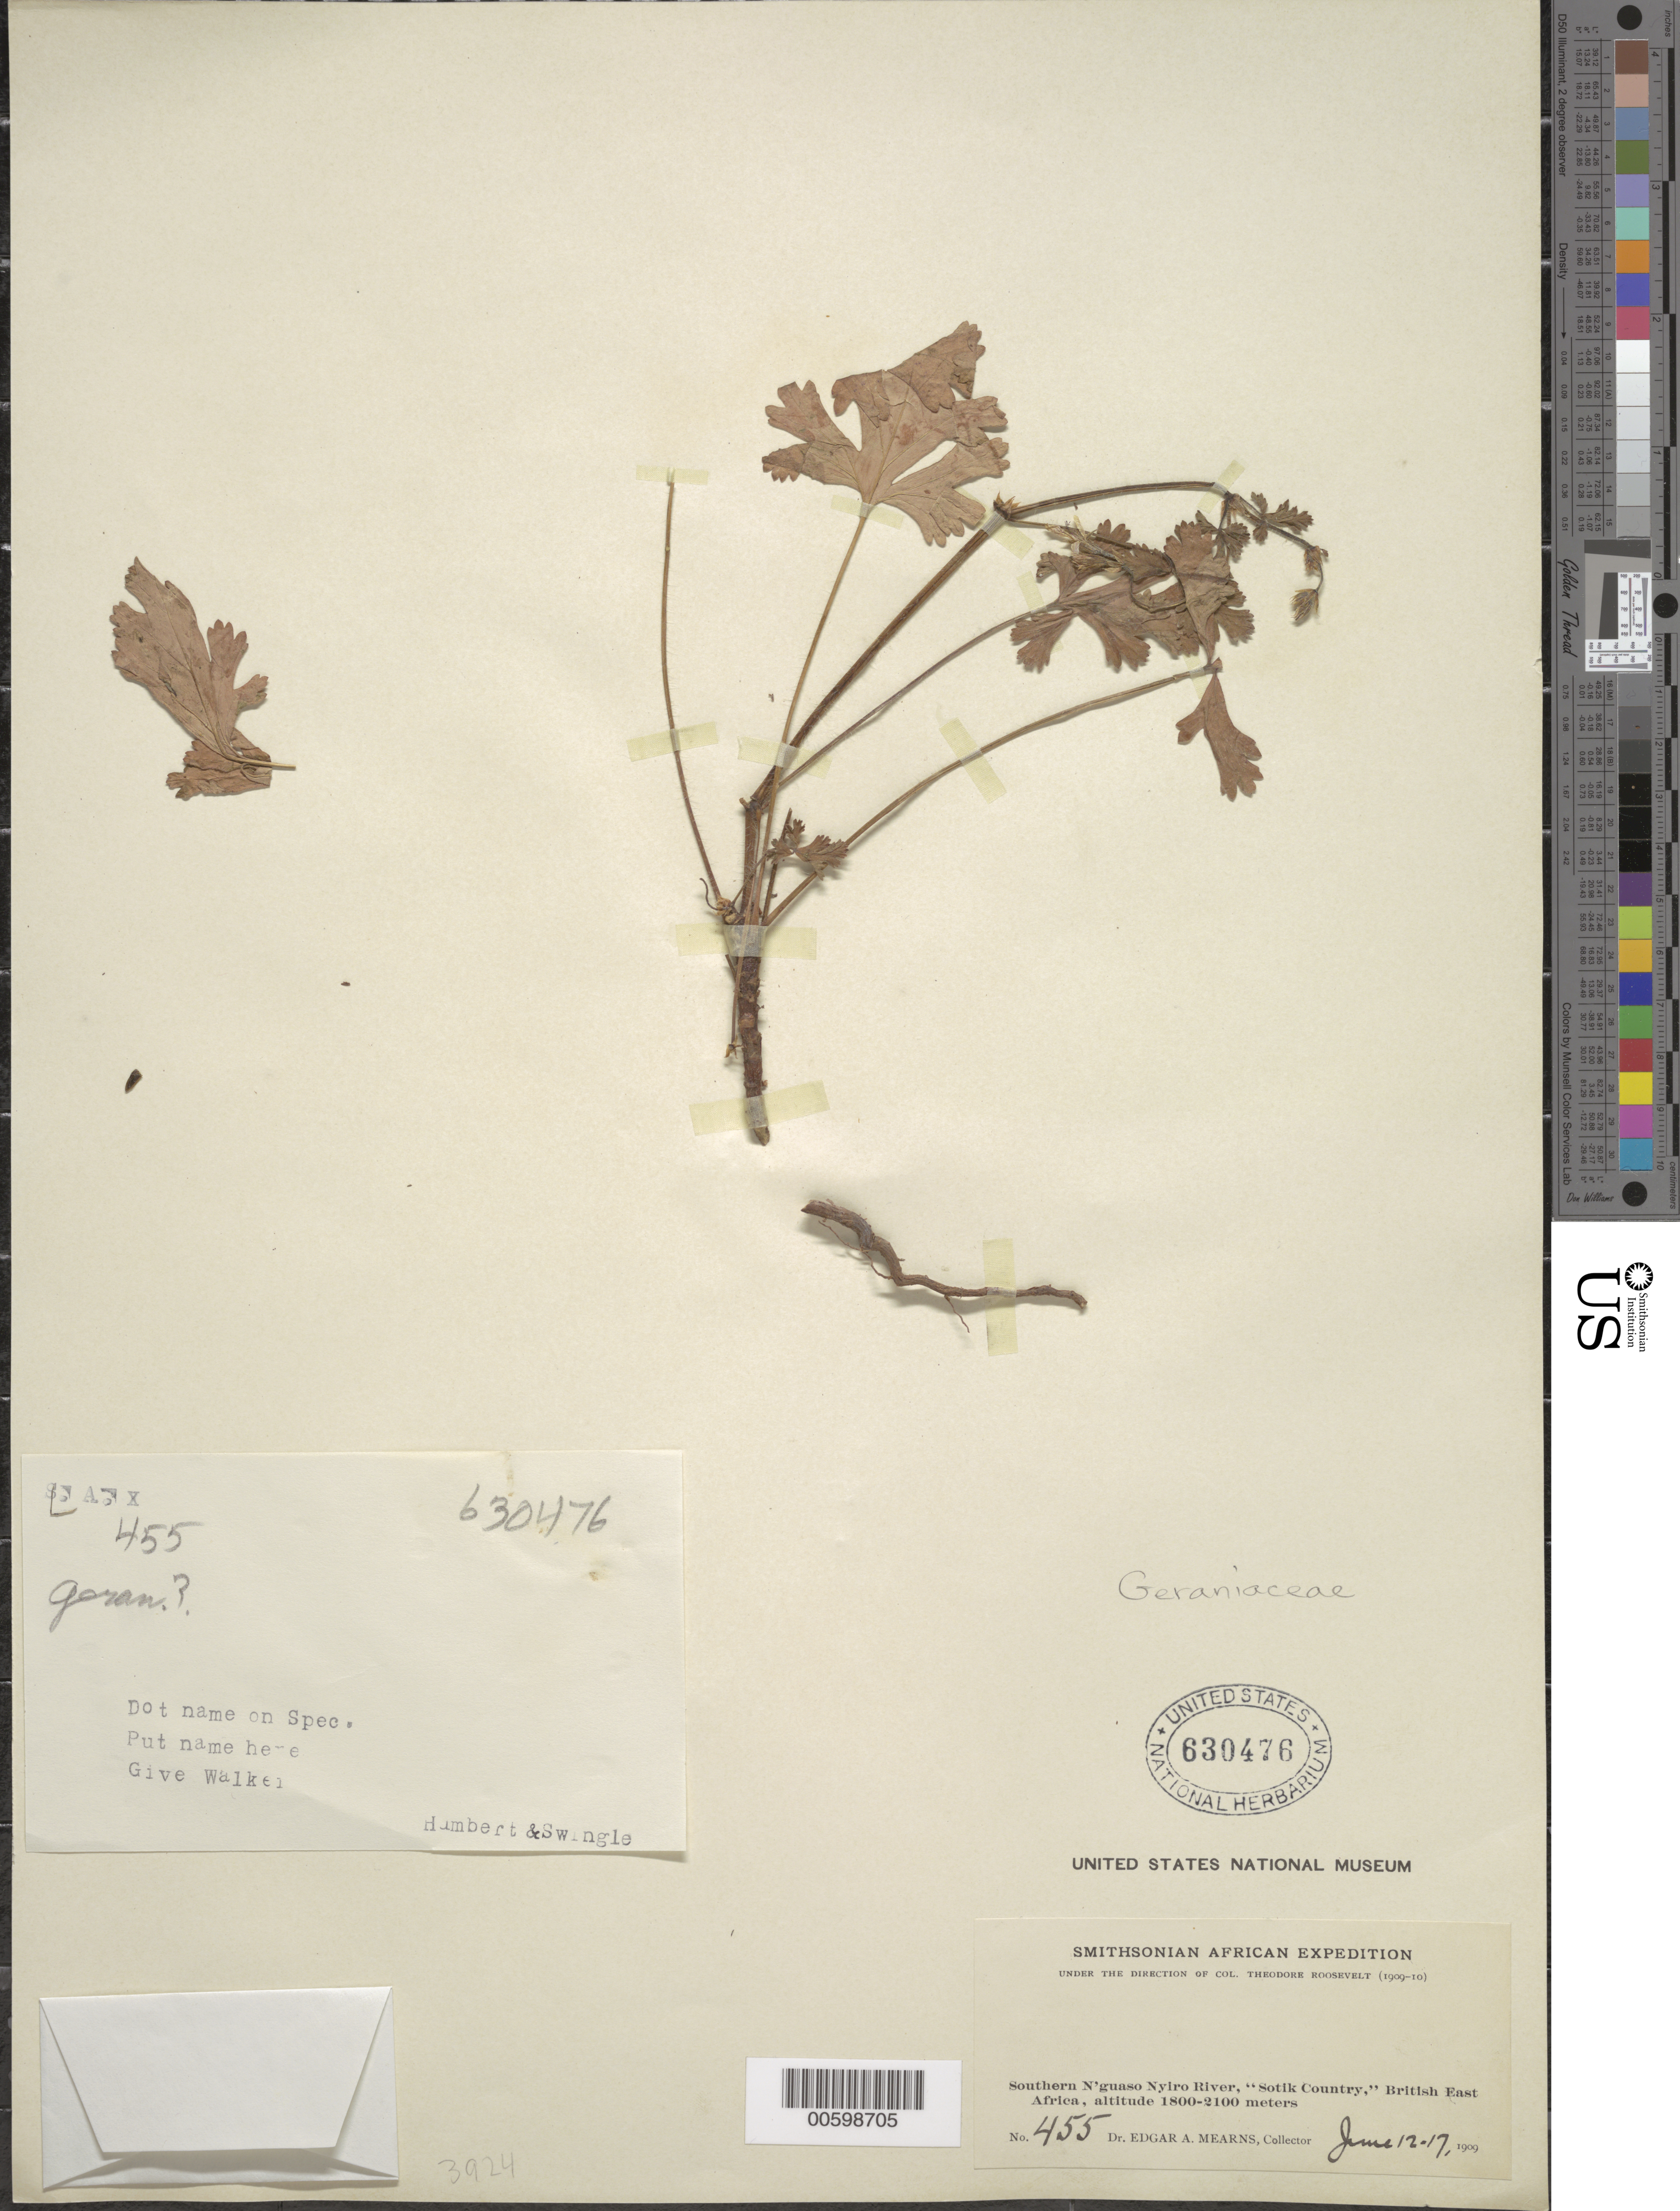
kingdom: Plantae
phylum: Tracheophyta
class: Magnoliopsida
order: Geraniales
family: Geraniaceae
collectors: E. A. Mearns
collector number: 455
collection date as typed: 12 Jun 1909 to 17 Jun 1909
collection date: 1909-06-12/1909-06-17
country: Kenya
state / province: Bomet / Narok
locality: Southern N'guaso Nyiro River, "Sotik Country"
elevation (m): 1800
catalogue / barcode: US 630476